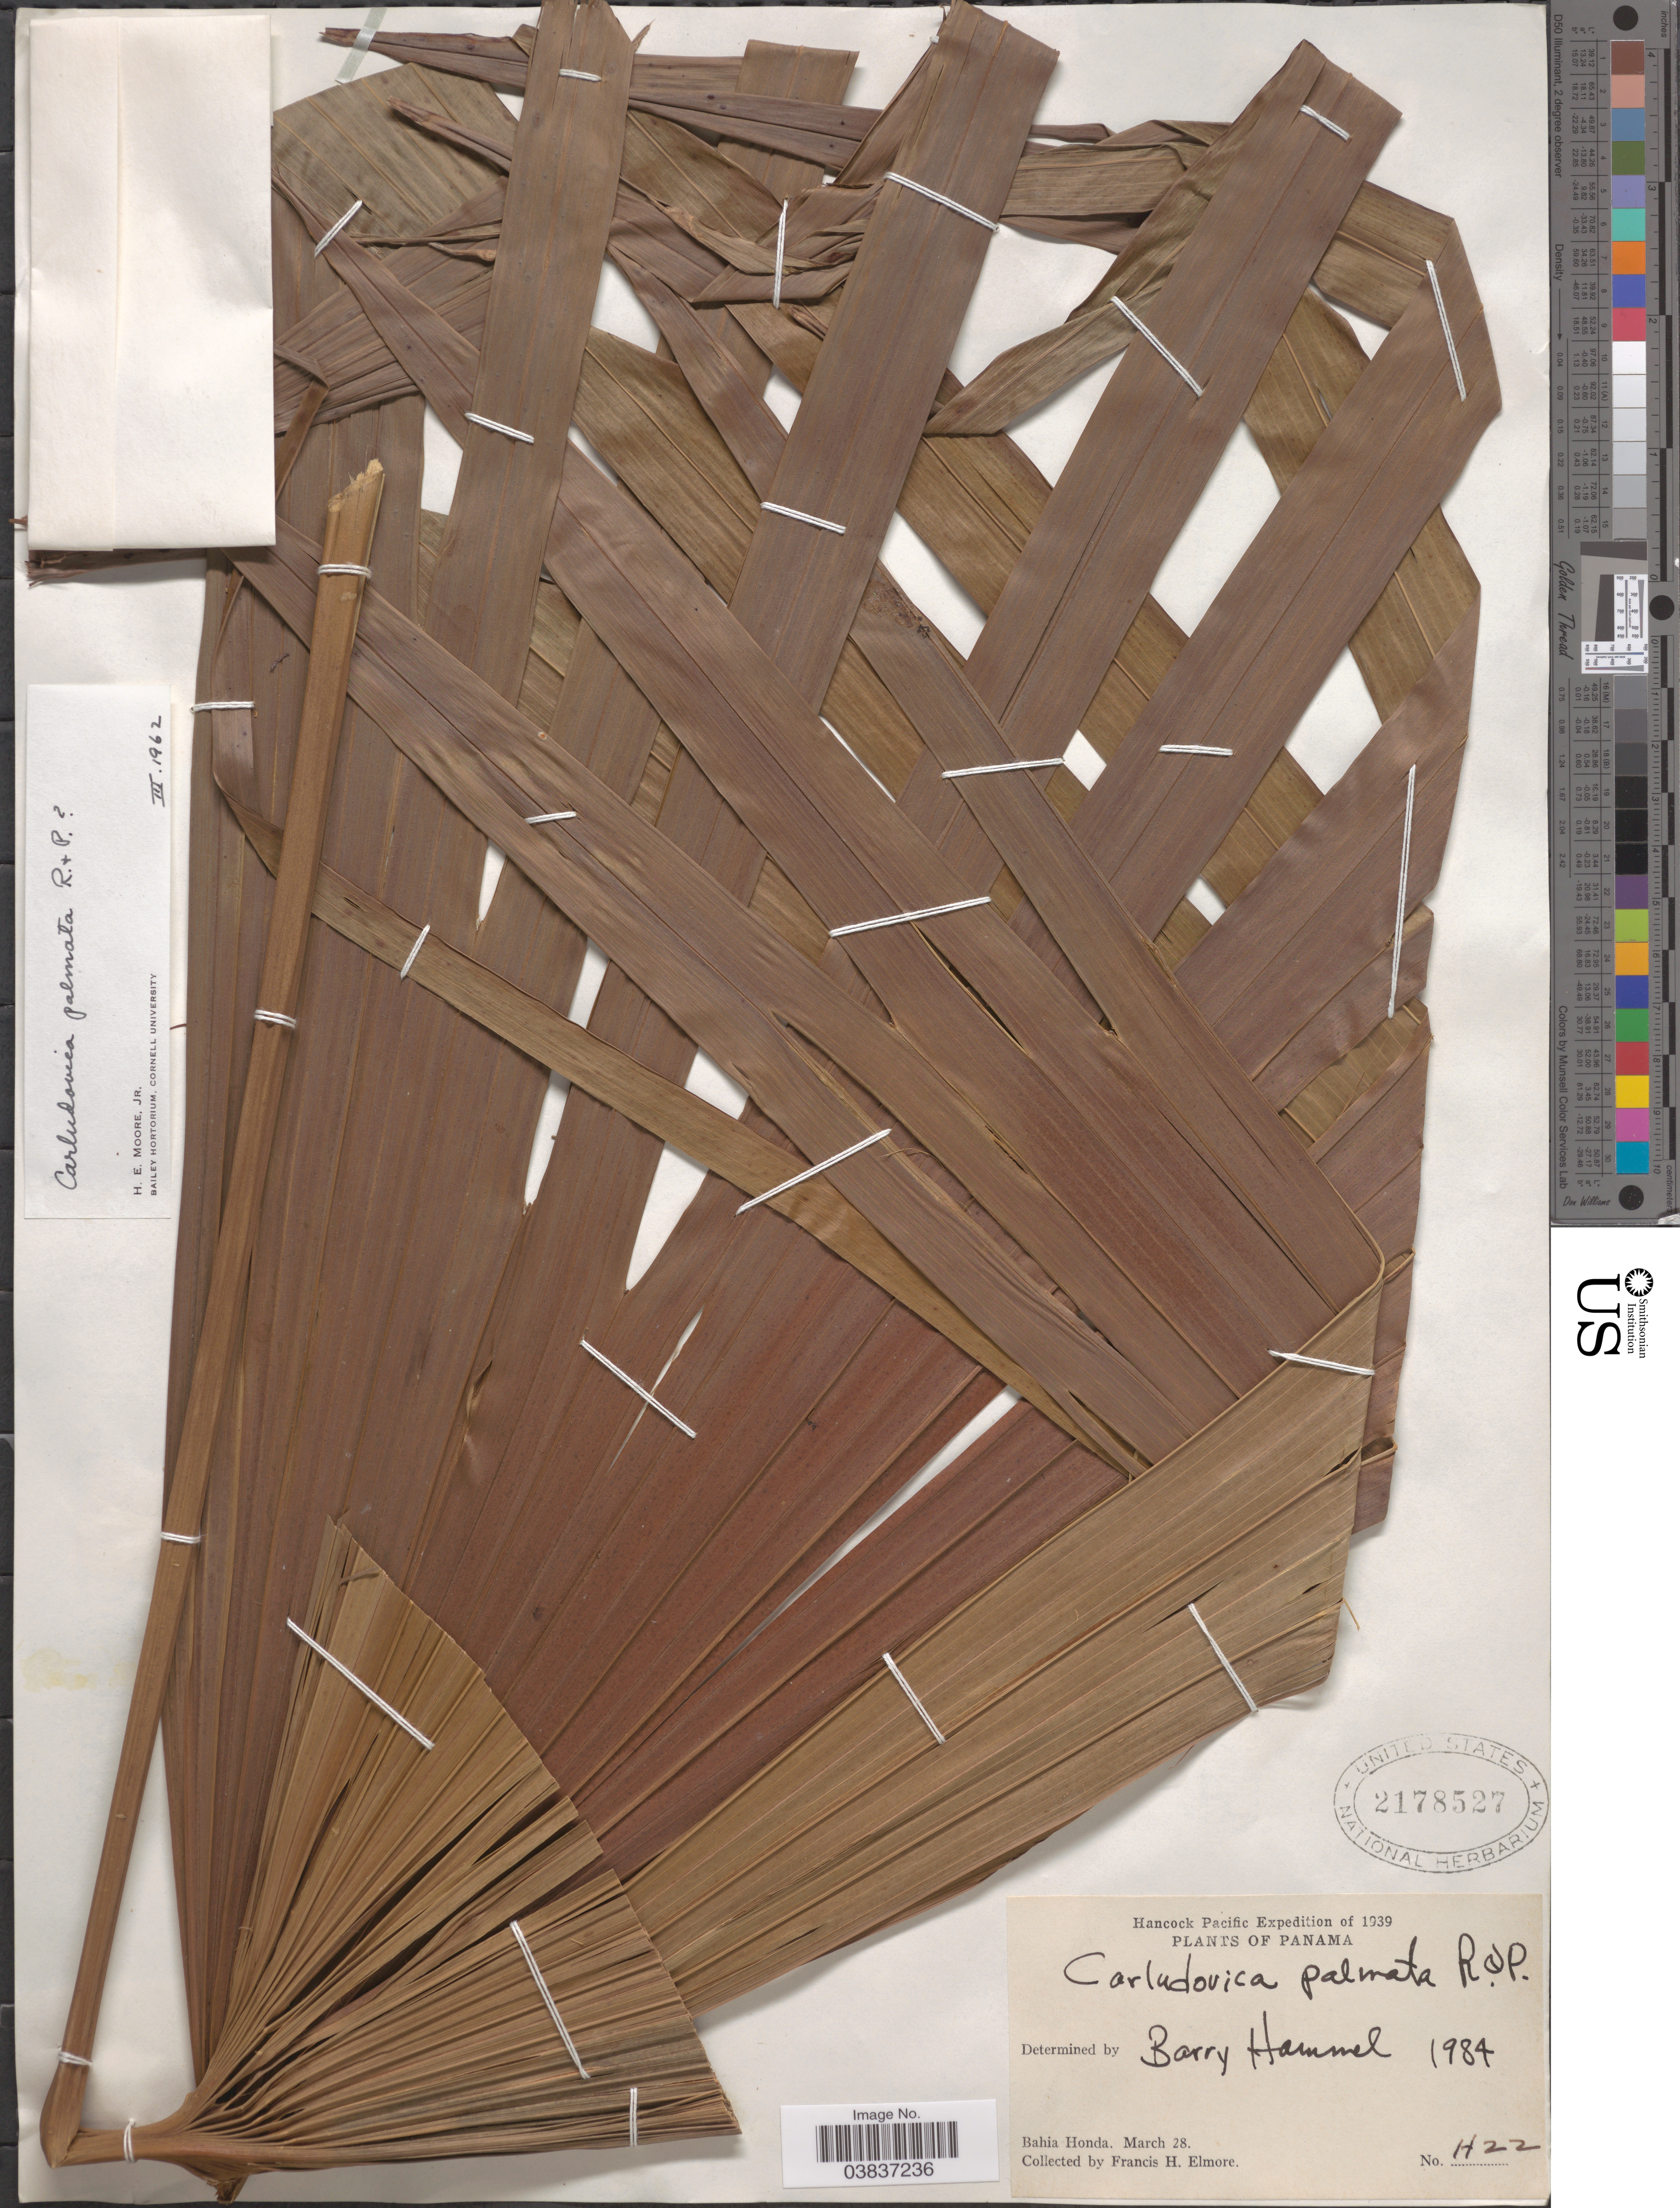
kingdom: Plantae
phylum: Tracheophyta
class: Liliopsida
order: Pandanales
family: Cyclanthaceae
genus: Carludovica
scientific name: Carludovica palmata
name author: Ruiz & Pav.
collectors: F. H. Elmore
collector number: H22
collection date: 1939-03-28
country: Panama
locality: Bahia Honda.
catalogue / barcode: US 2178527